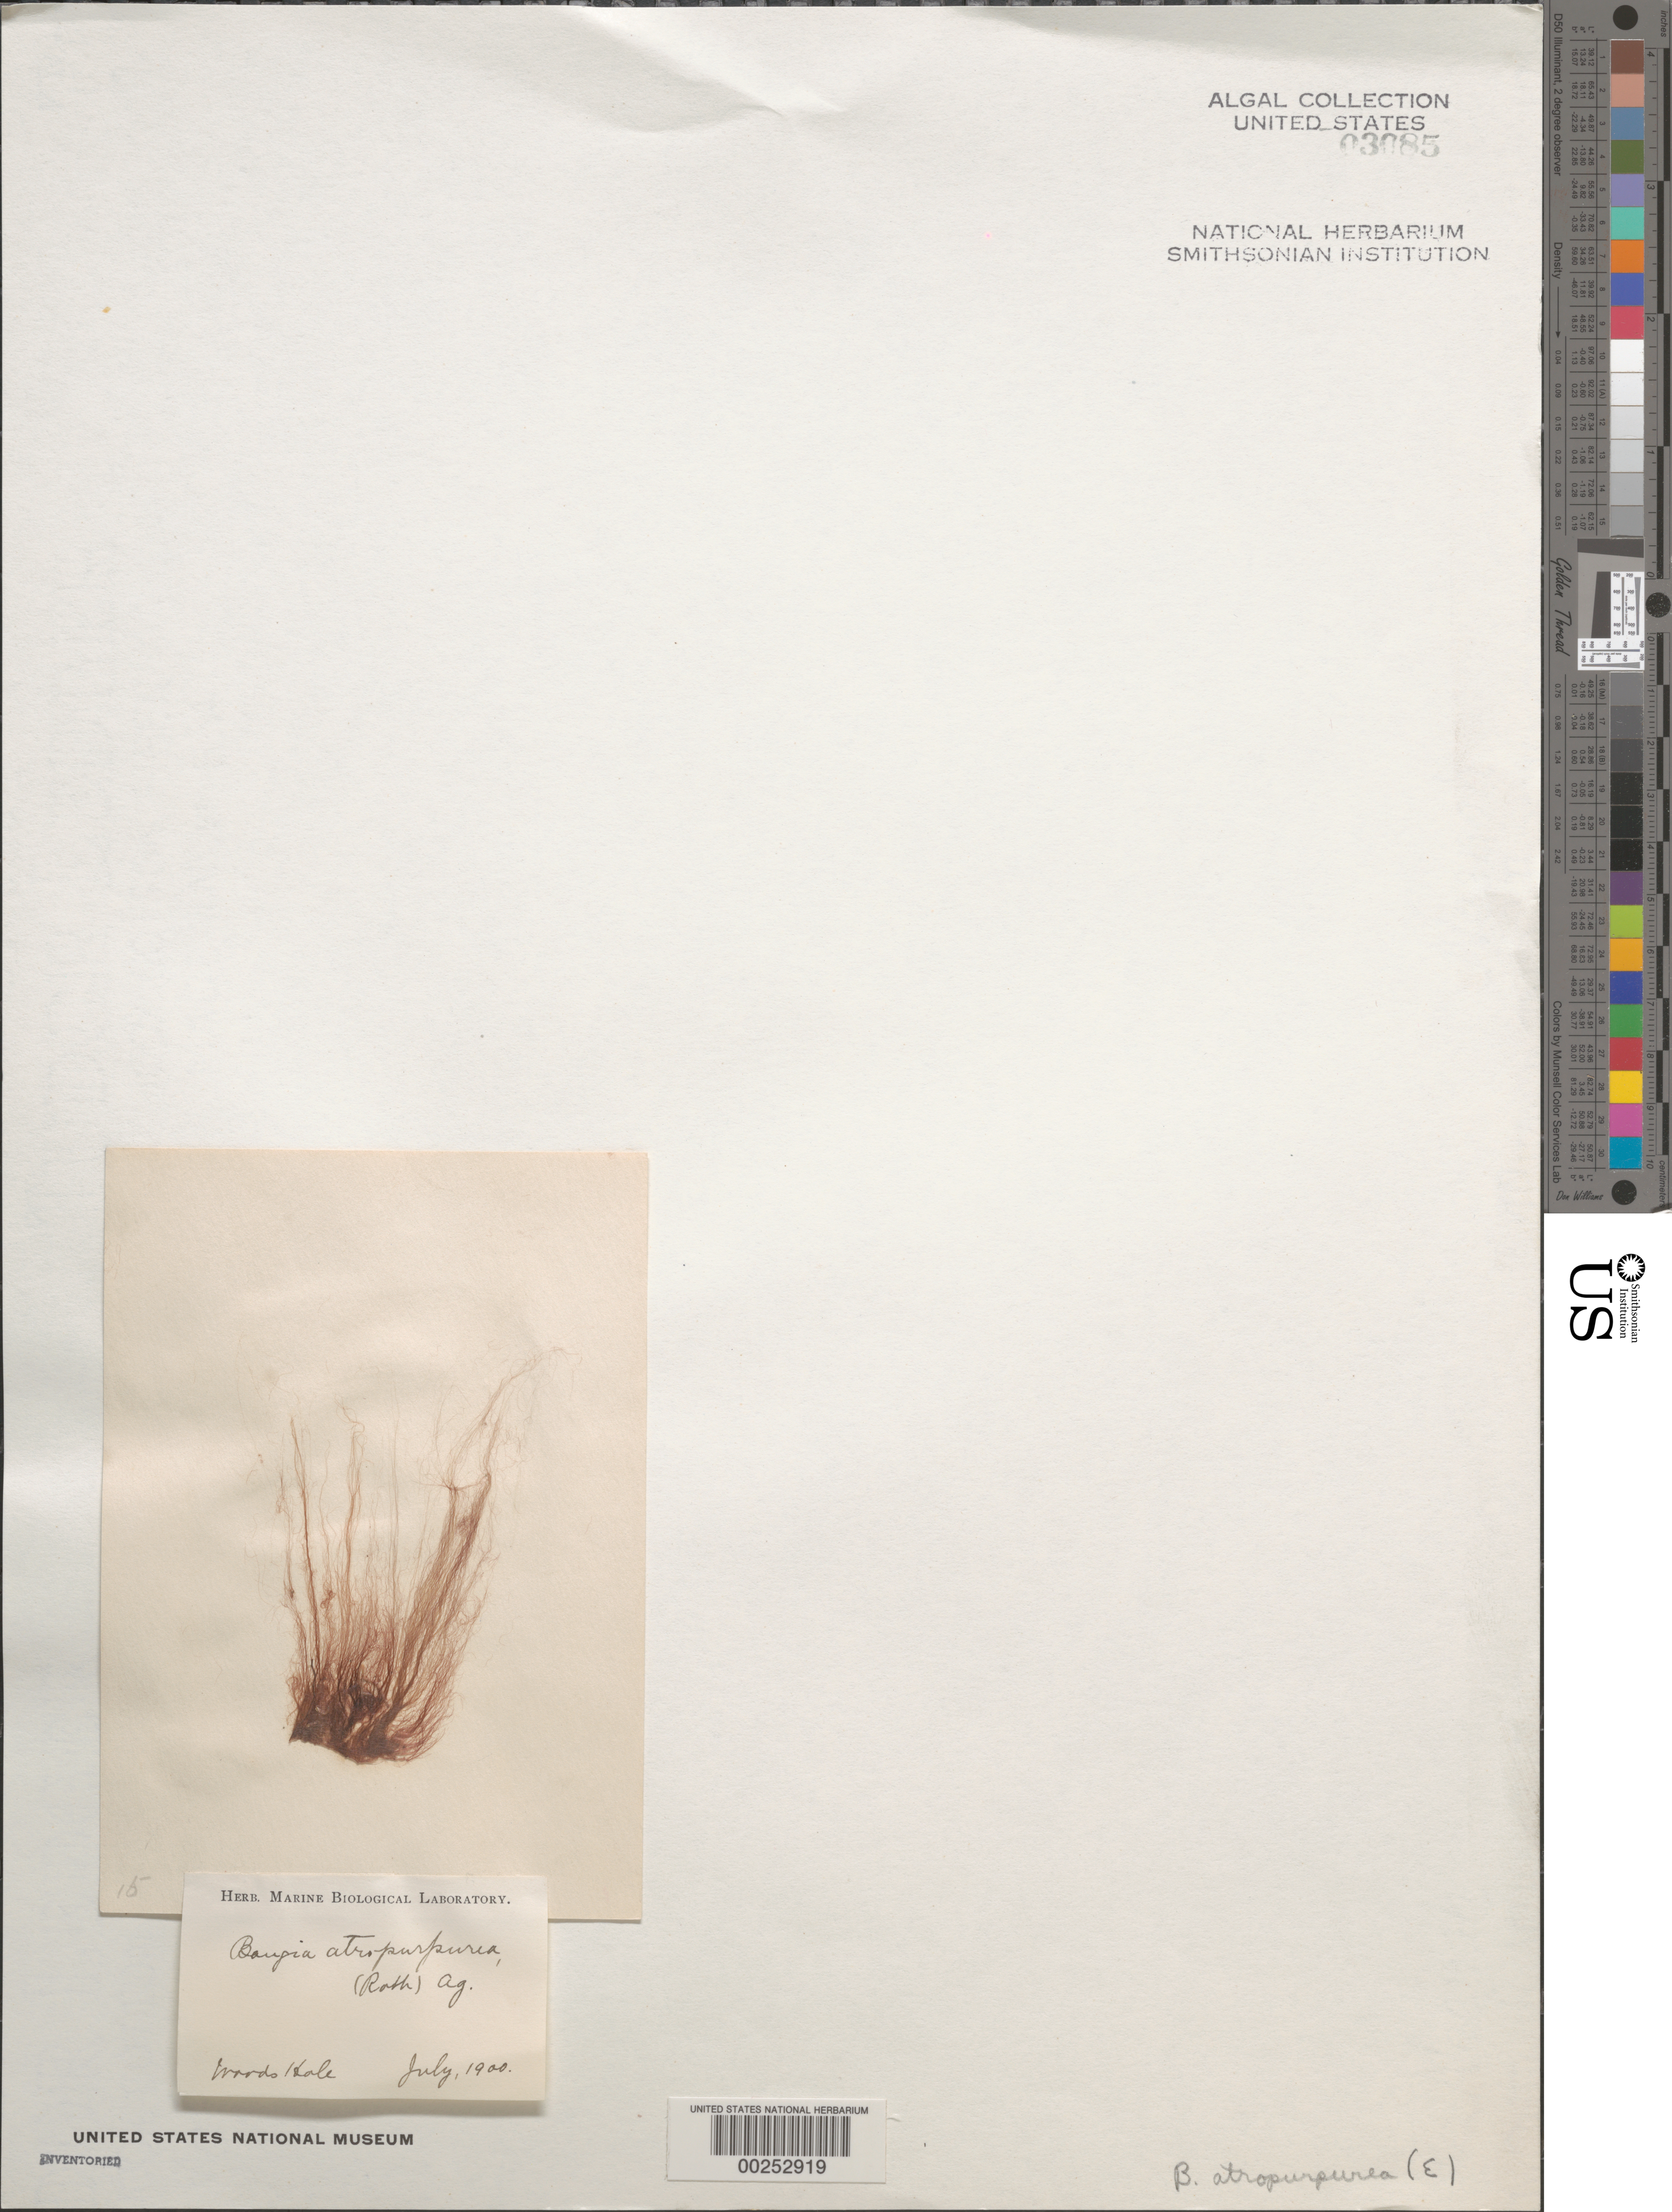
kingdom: Plantae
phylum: Rhodophyta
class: Bangiophyceae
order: Bangiales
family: Bangiaceae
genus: Bangia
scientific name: Bangia atropurpurea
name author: (Mertens ex Roth) C. Agardh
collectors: Marine Biological Lab (Herb.)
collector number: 754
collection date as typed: Jul 1900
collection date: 1900-07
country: United States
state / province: Massachusetts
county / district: Barnstable County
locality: Woods Hole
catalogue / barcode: US 3085